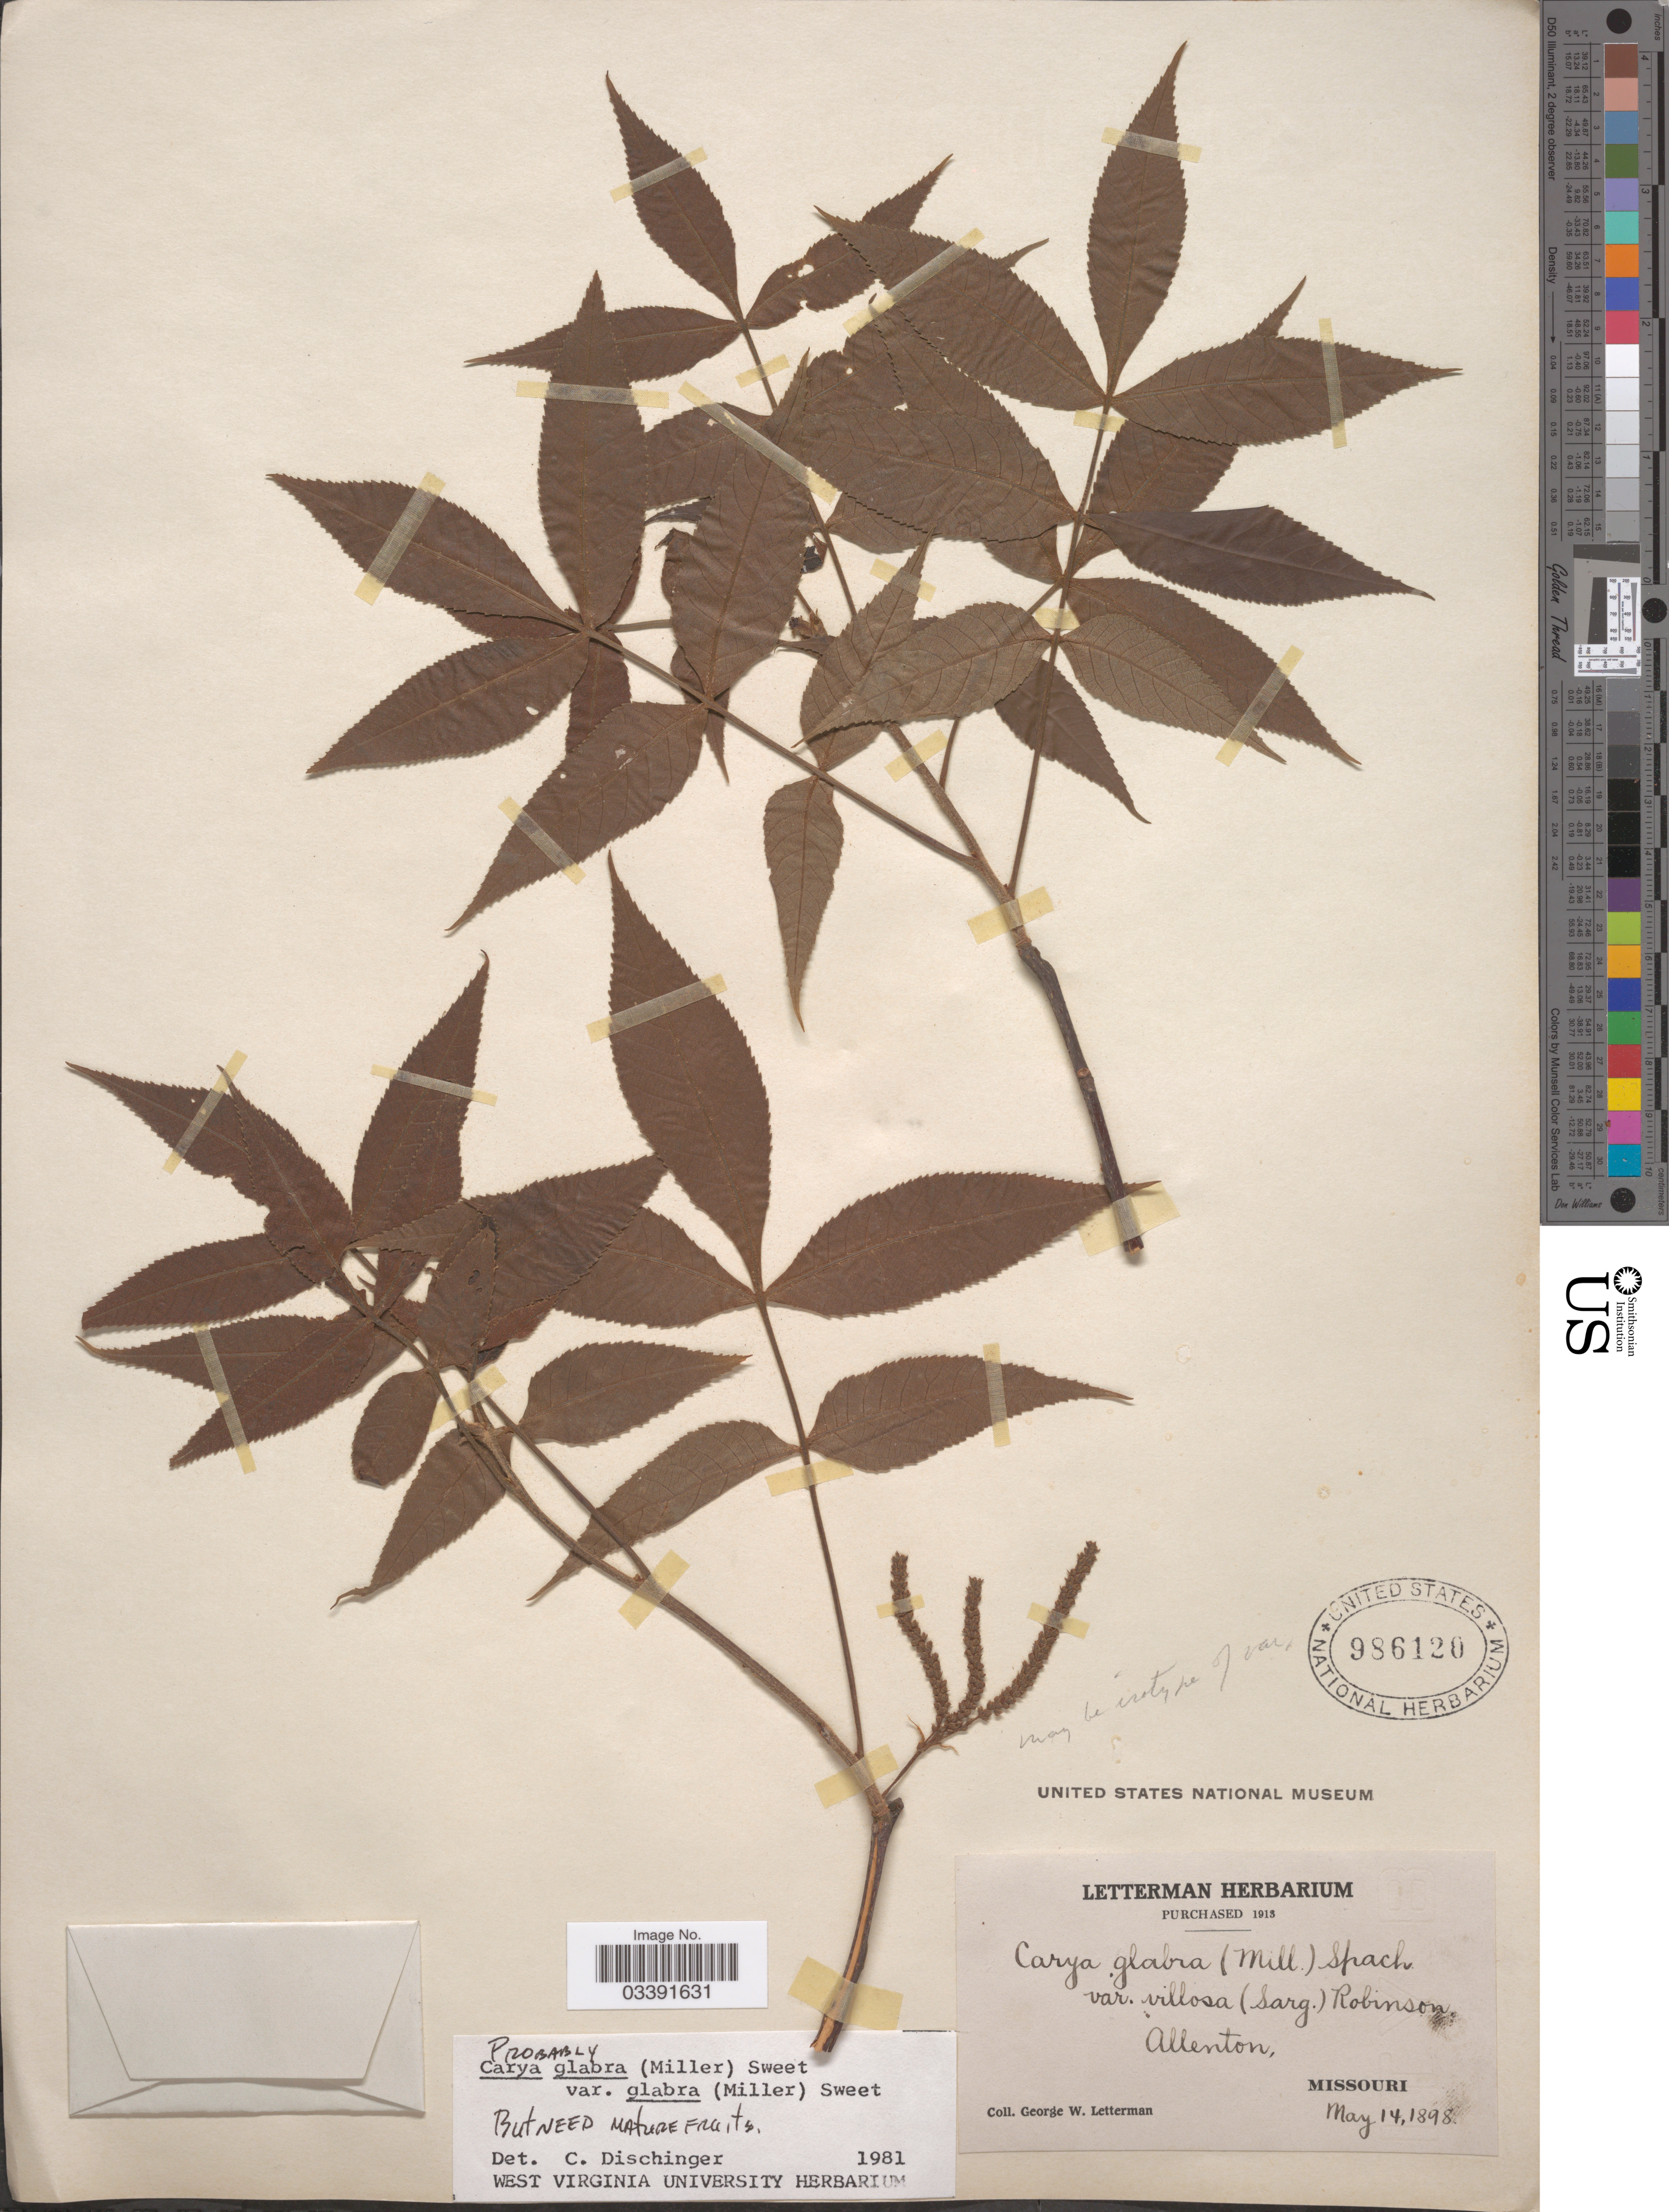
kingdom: Plantae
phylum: Tracheophyta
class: Magnoliopsida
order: Fagales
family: Juglandaceae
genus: Carya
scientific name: Carya glabra var. glabra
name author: (Mill.) Sweet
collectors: G. W. Letterman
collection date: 1898-05-14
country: United States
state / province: Missouri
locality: Allenton.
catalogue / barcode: US 986120